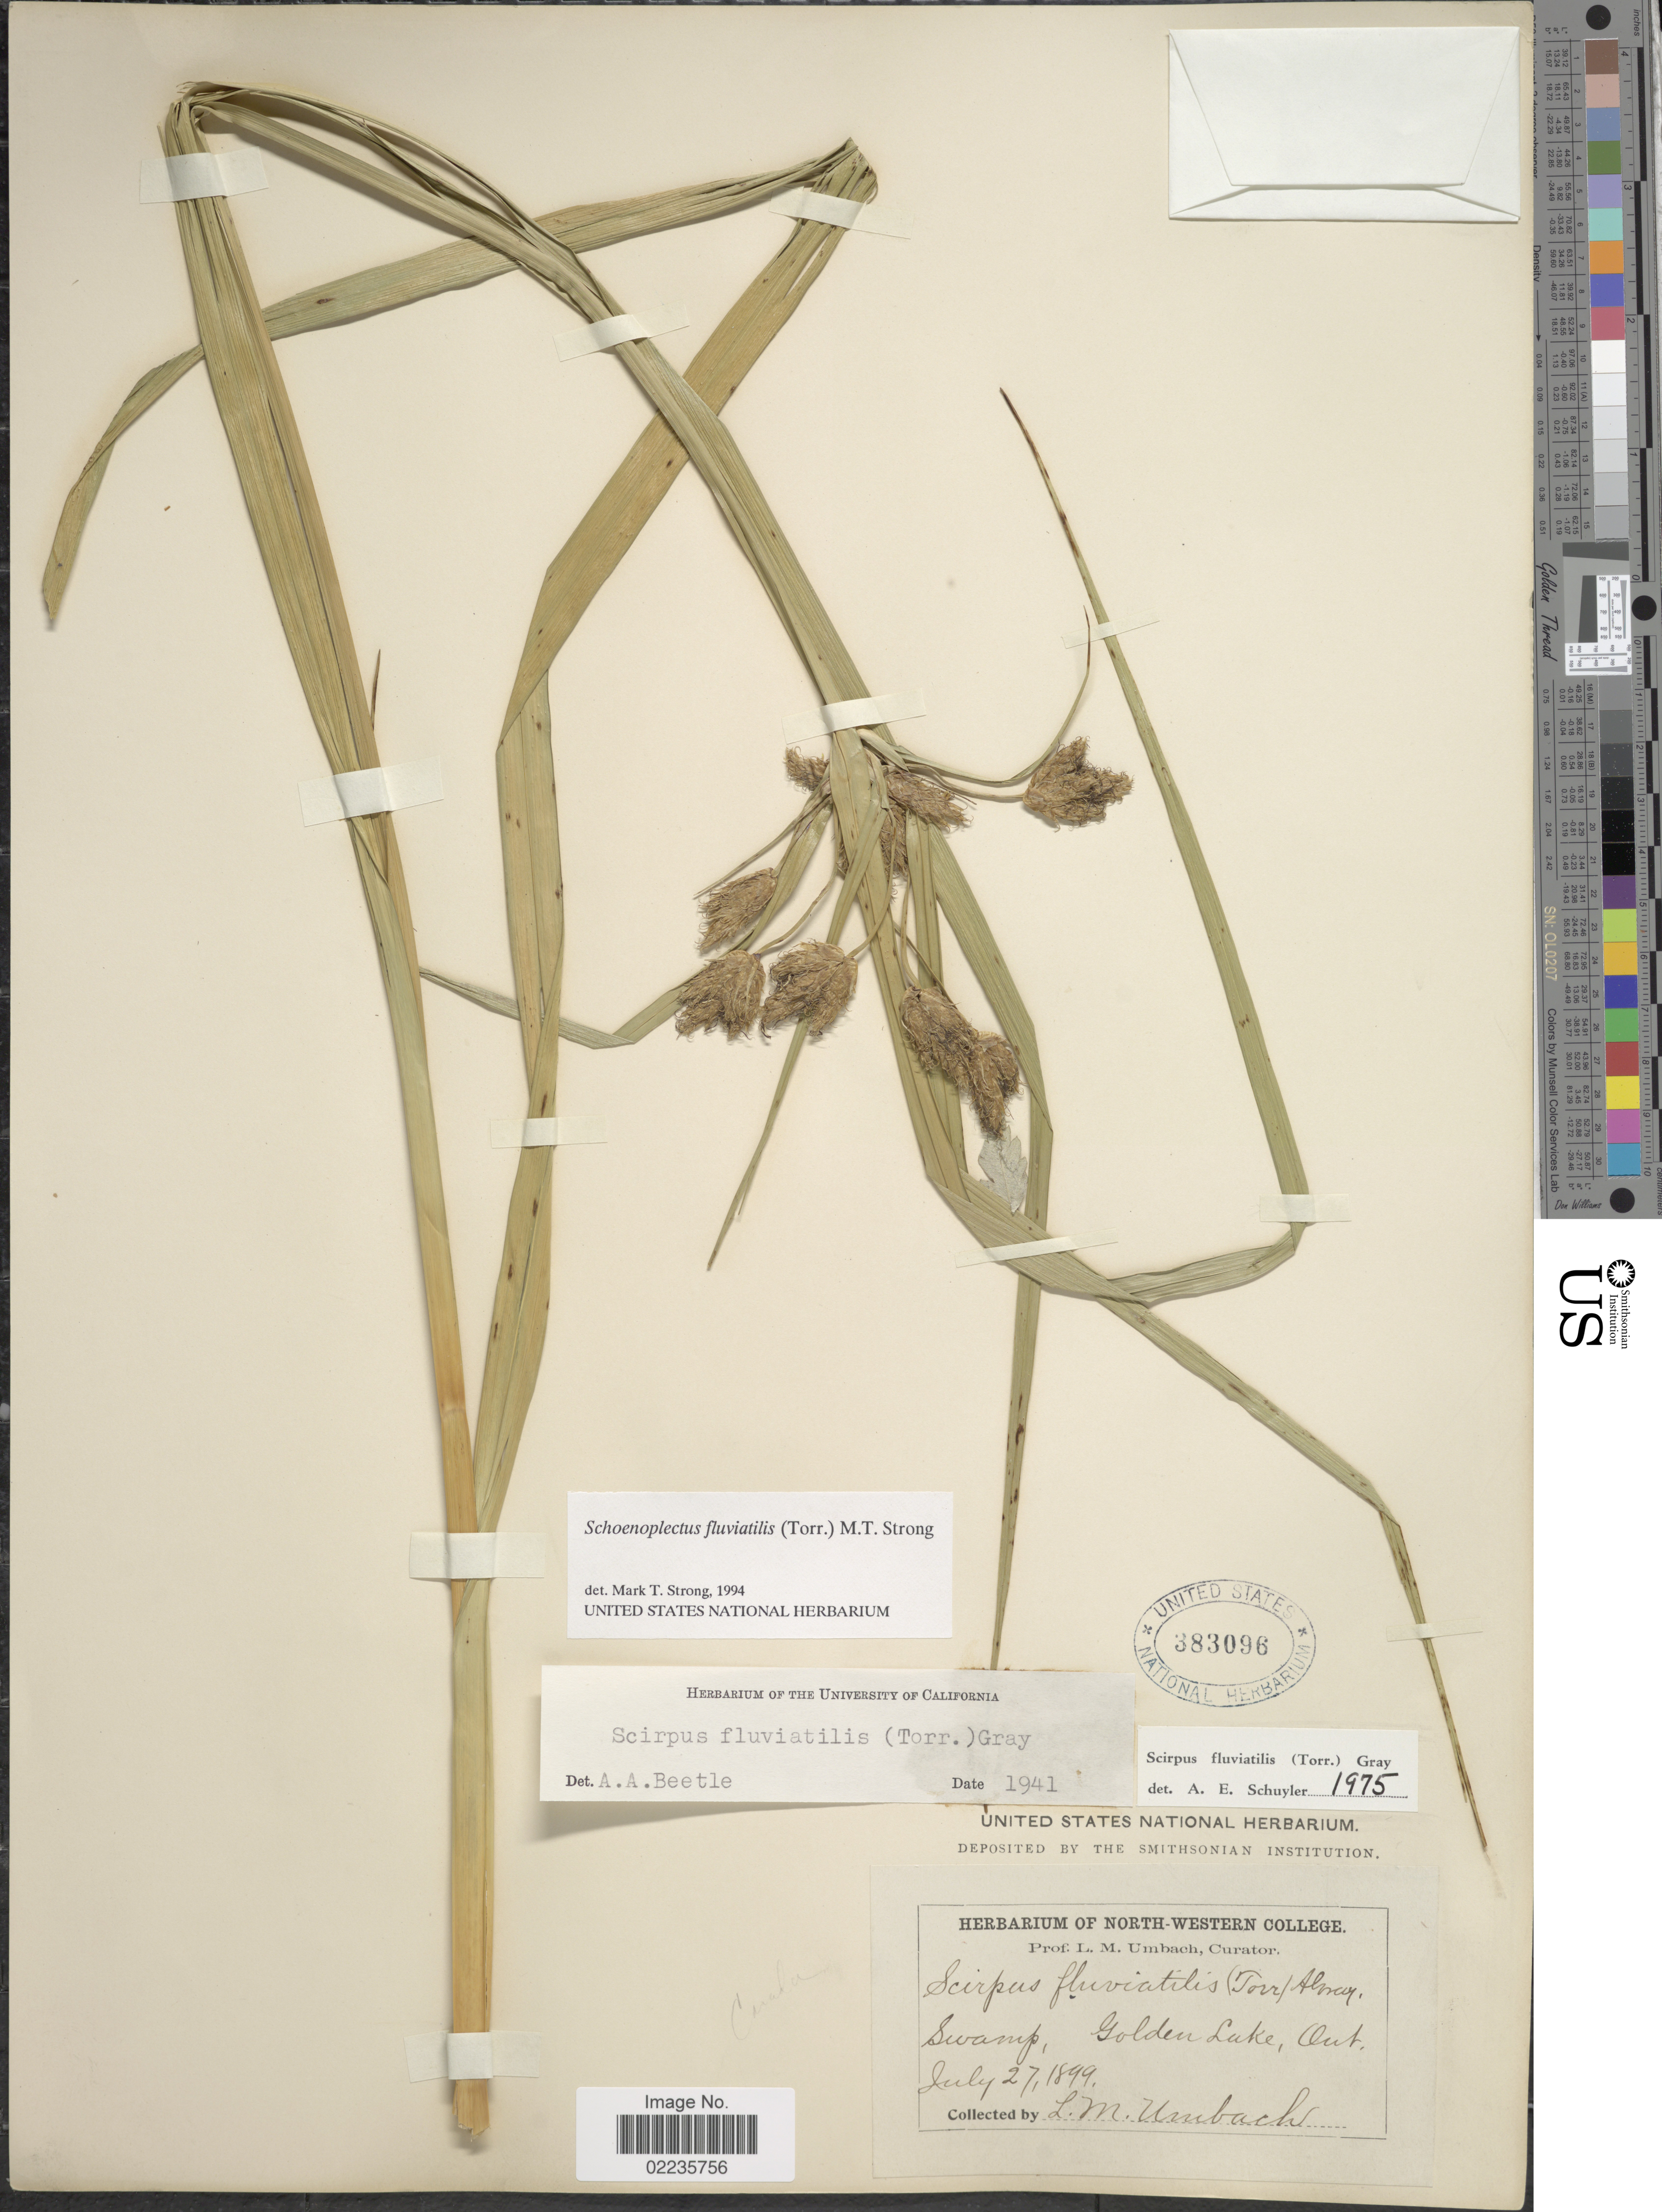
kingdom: Plantae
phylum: Tracheophyta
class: Liliopsida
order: Poales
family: Cyperaceae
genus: Bolboschoenus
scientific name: Bolboschoenus fluviatilis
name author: (Torr.) Soják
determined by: Strong, M. T., (US), Smithsonian Institution - National Museum of Natural History (UNITED STATES)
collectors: L. M. Umbach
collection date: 1899-07-27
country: Canada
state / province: Ontario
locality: Swamp, Golden Lake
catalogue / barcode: US 383096